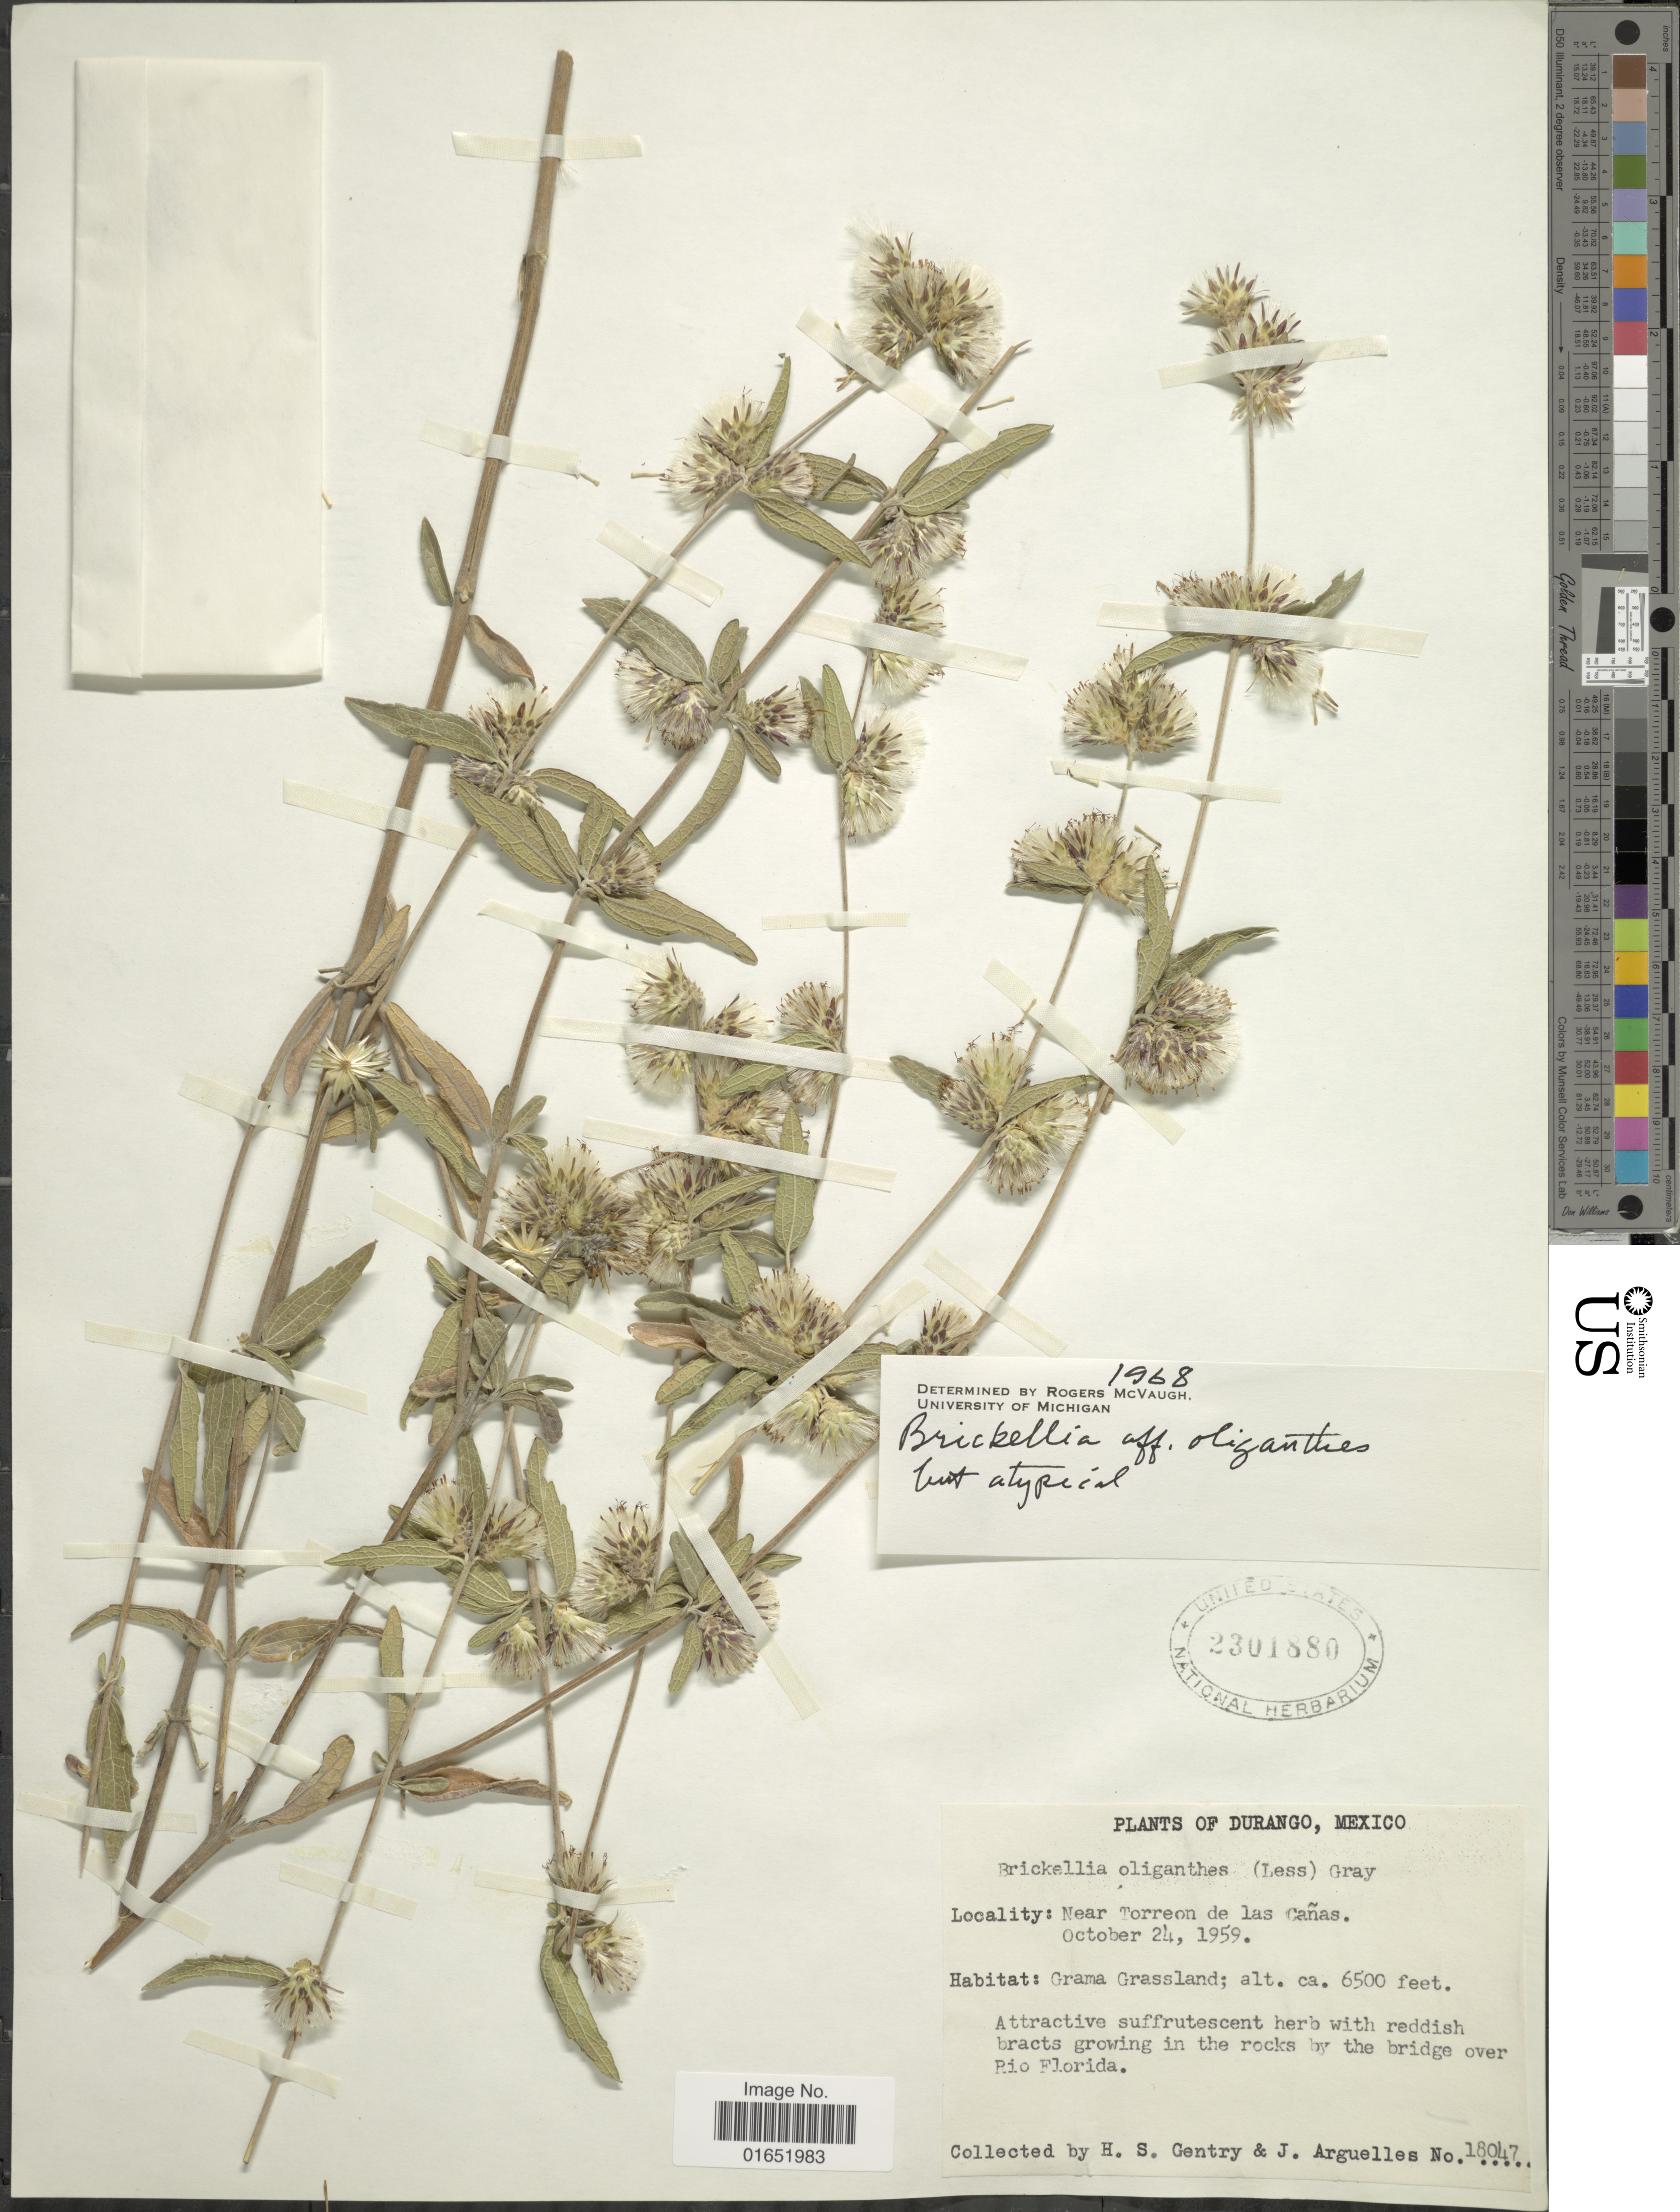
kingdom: Plantae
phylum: Tracheophyta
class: Magnoliopsida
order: Asterales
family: Asteraceae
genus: Brickellia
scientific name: Brickellia oliganthes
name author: (Less.) A. Gray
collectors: H. S. Gentry & J. Arguelles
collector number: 18047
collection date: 1959-10-24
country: Mexico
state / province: Durango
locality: Near Torrean de las Cañas, Attractive suffrutescent herb with reddish bracts growing in the rocks by the bridge over Rio Florida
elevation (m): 1981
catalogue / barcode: US 2301880